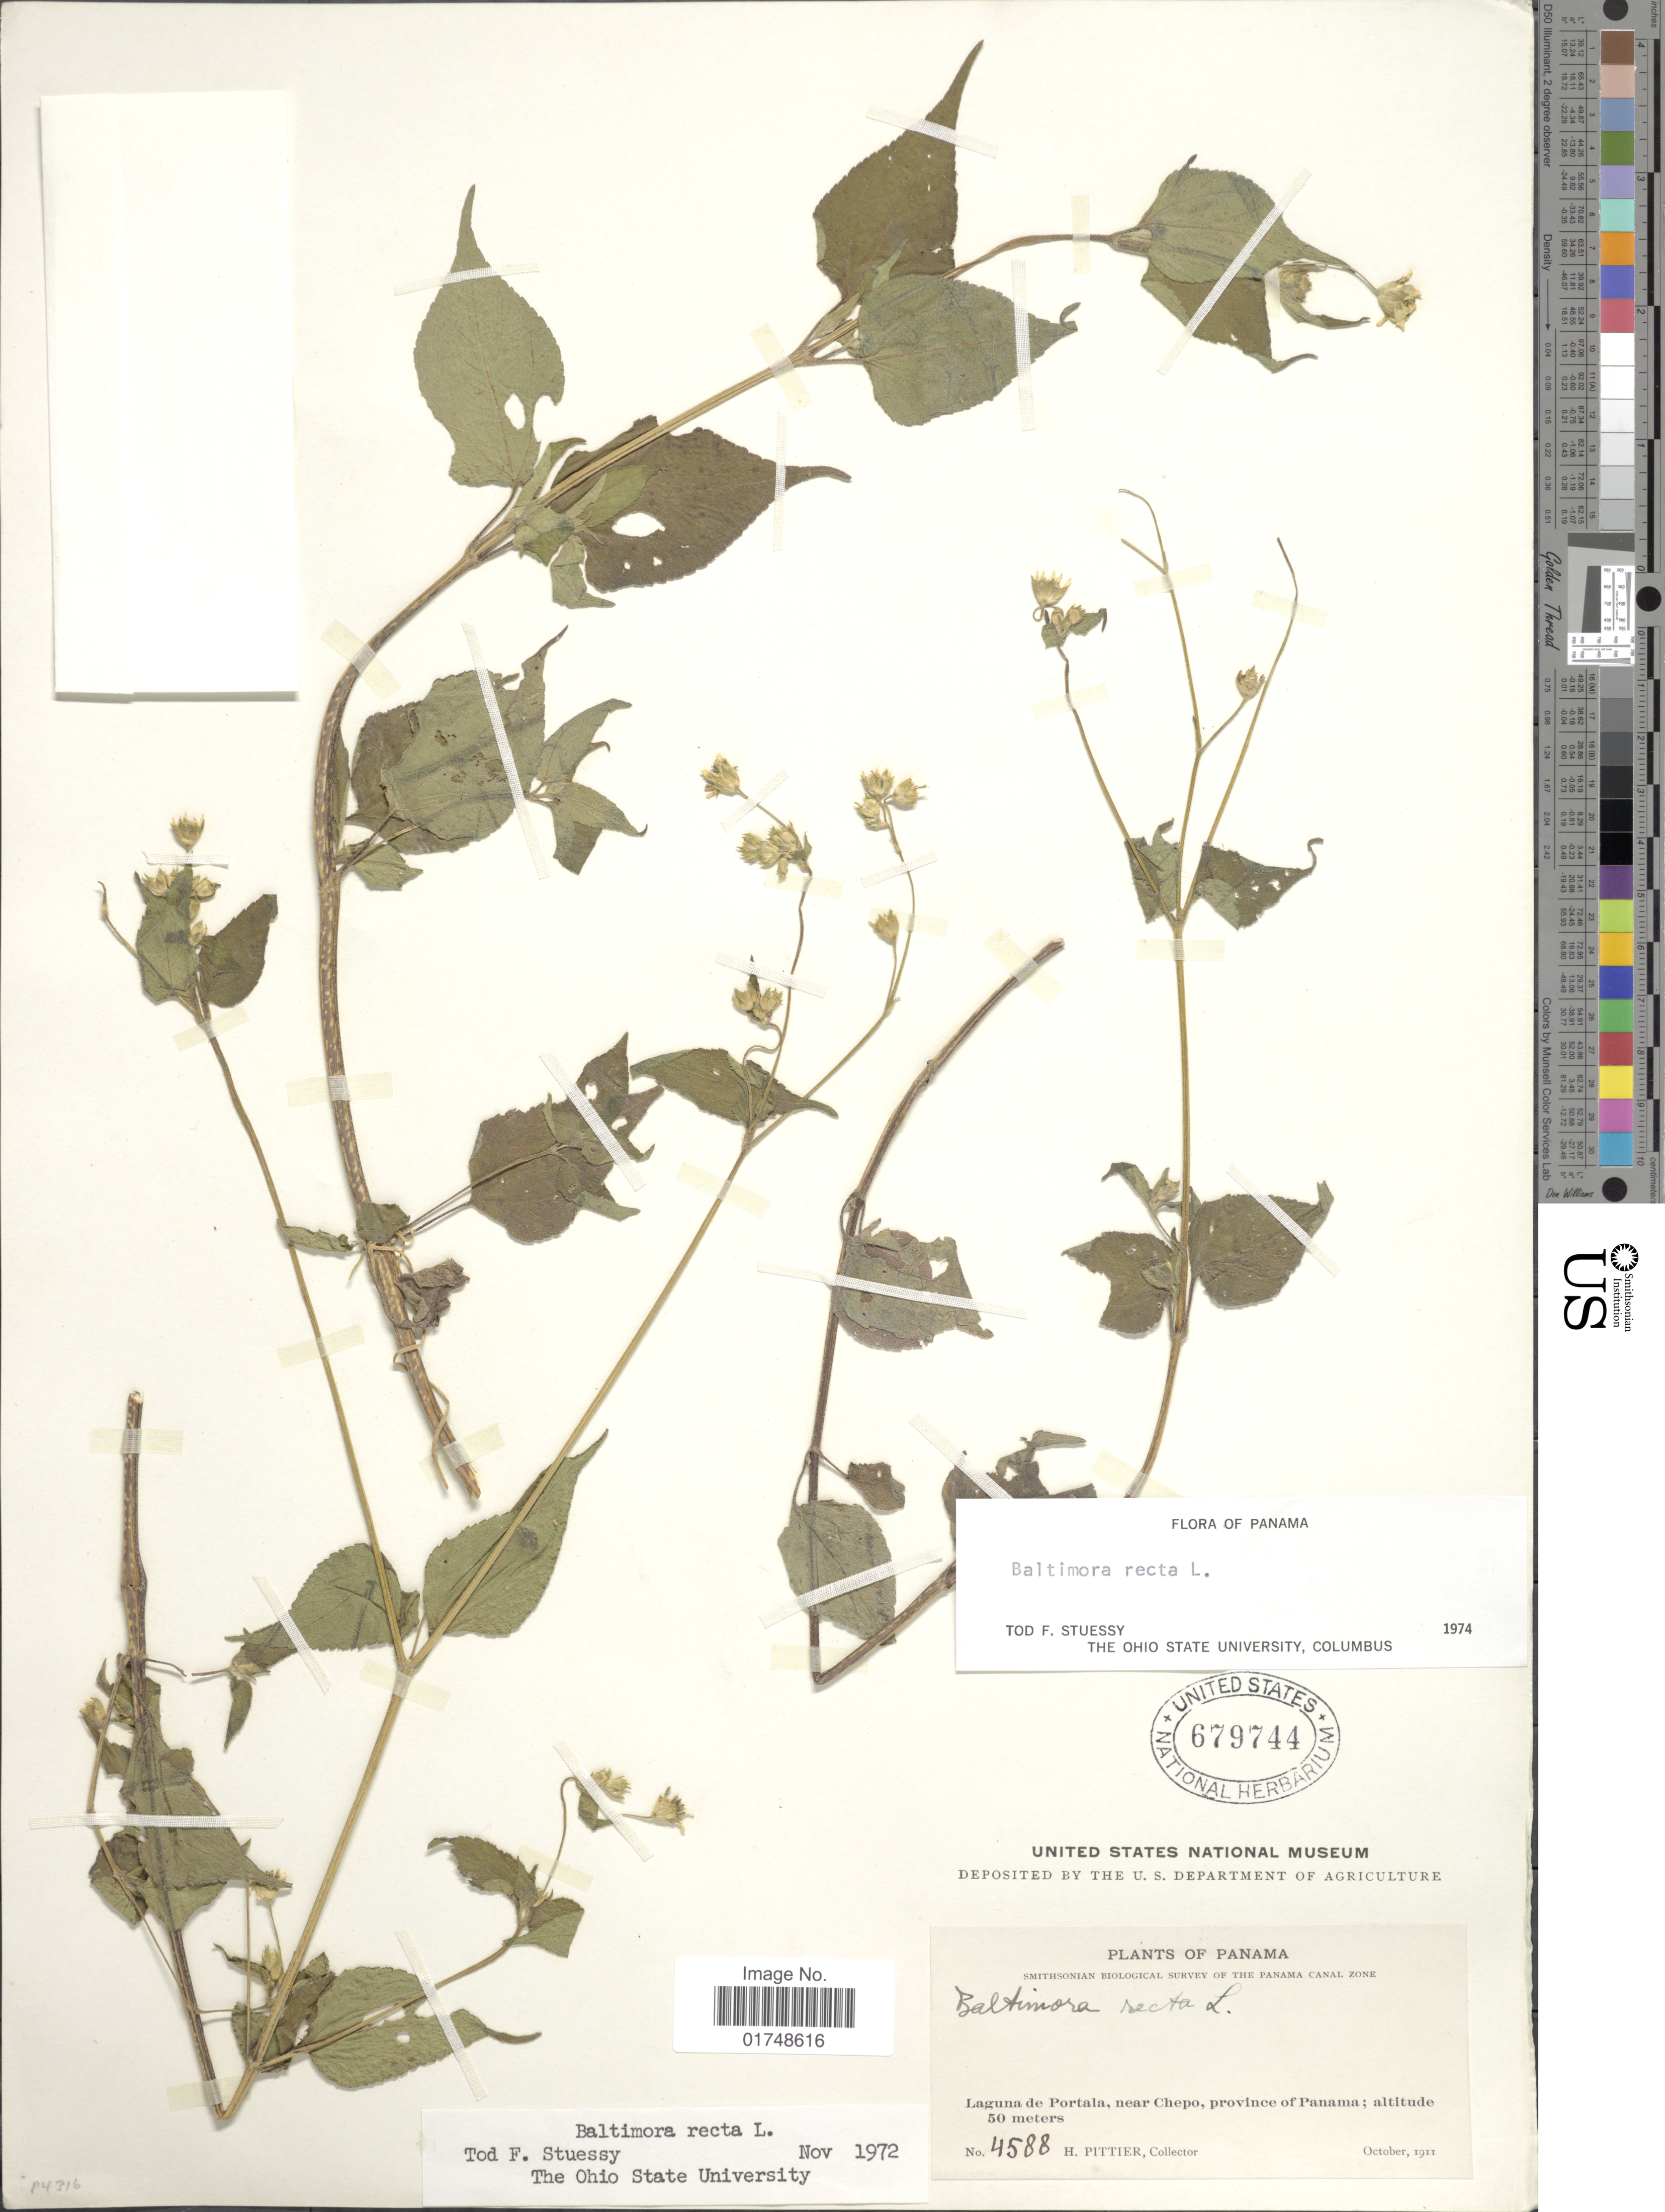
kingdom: Plantae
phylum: Tracheophyta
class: Magnoliopsida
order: Asterales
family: Asteraceae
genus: Baltimora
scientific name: Baltimora recta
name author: L.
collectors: H. F. Pittier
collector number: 4588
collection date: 1911-10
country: Panama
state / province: Panamá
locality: Laguna de Portala, near Chepo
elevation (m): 50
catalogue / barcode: US 679744